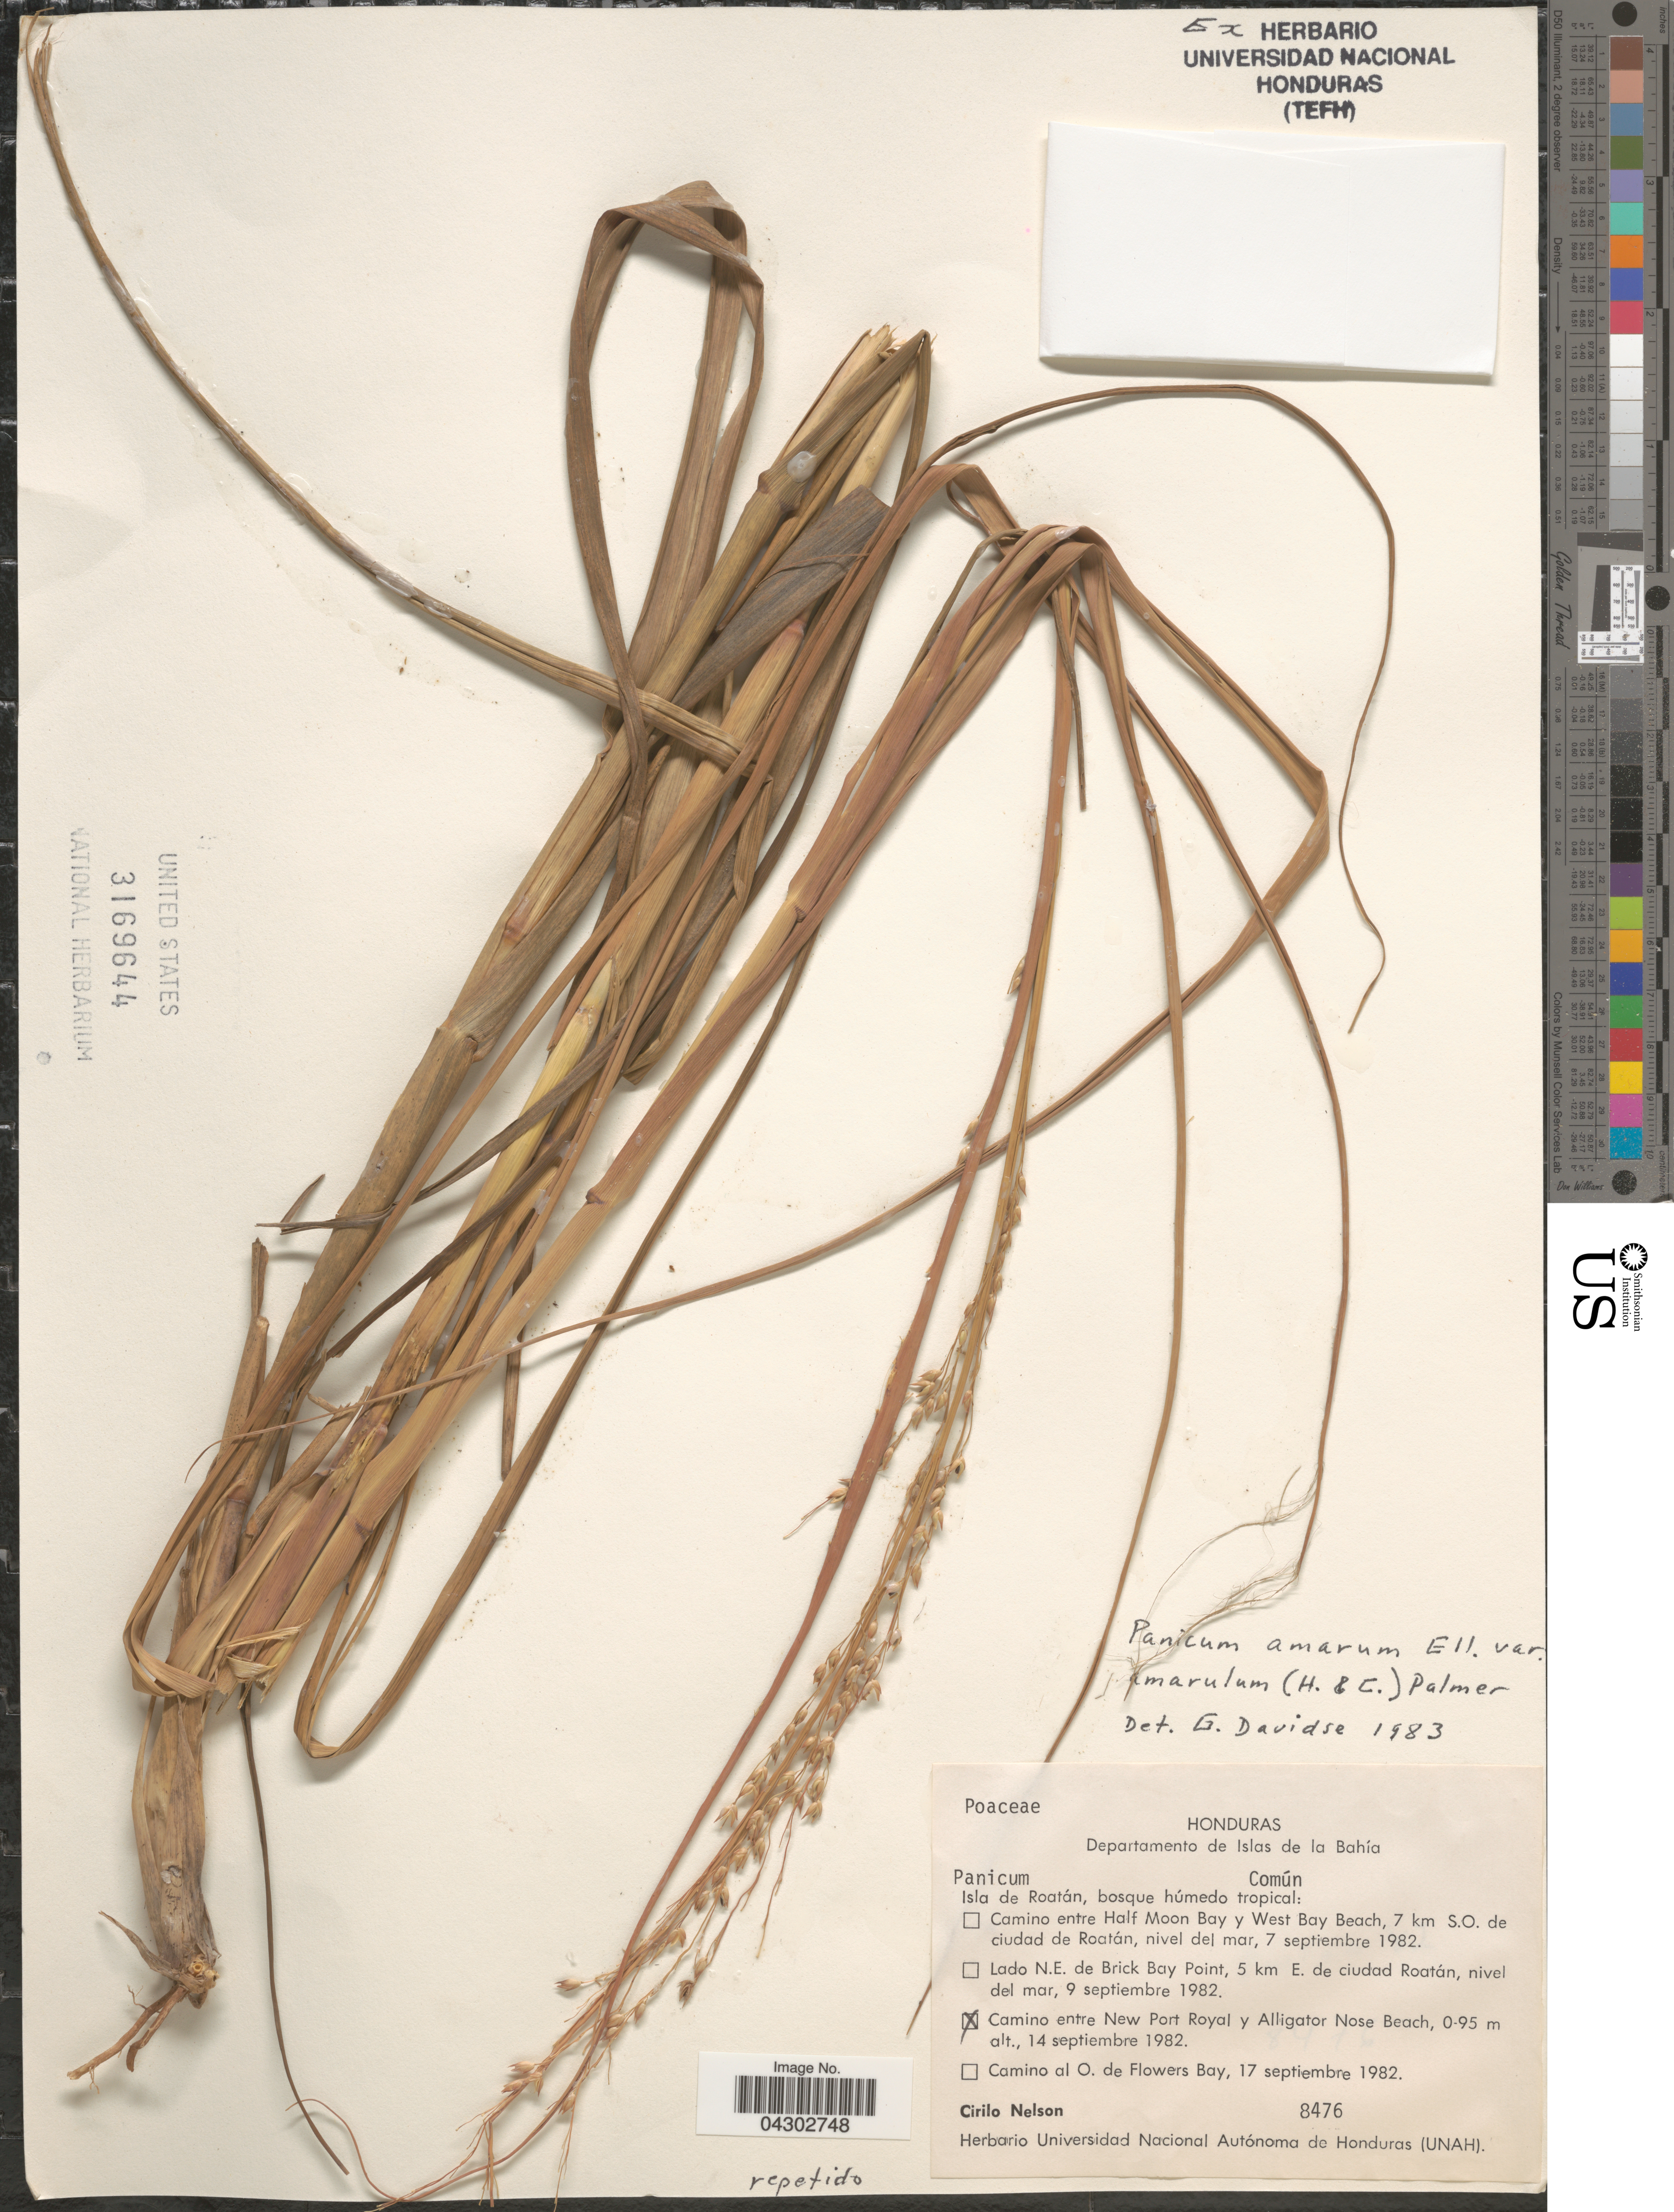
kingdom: Plantae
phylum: Tracheophyta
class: Liliopsida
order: Poales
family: Poaceae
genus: Panicum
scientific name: Panicum amarum var. amarulum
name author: (Hitchc. & Chase) Freckmann & Lelong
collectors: C. Nelson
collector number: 8476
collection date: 1982-09-14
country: Honduras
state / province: Islas de la Bahía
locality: Departamento de Islas de la Bahía. Isla de Roatán, bosque húmedo tropical: Camino entre New Port Royal y Alligator Nose Beach.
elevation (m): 0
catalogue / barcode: US 3169644